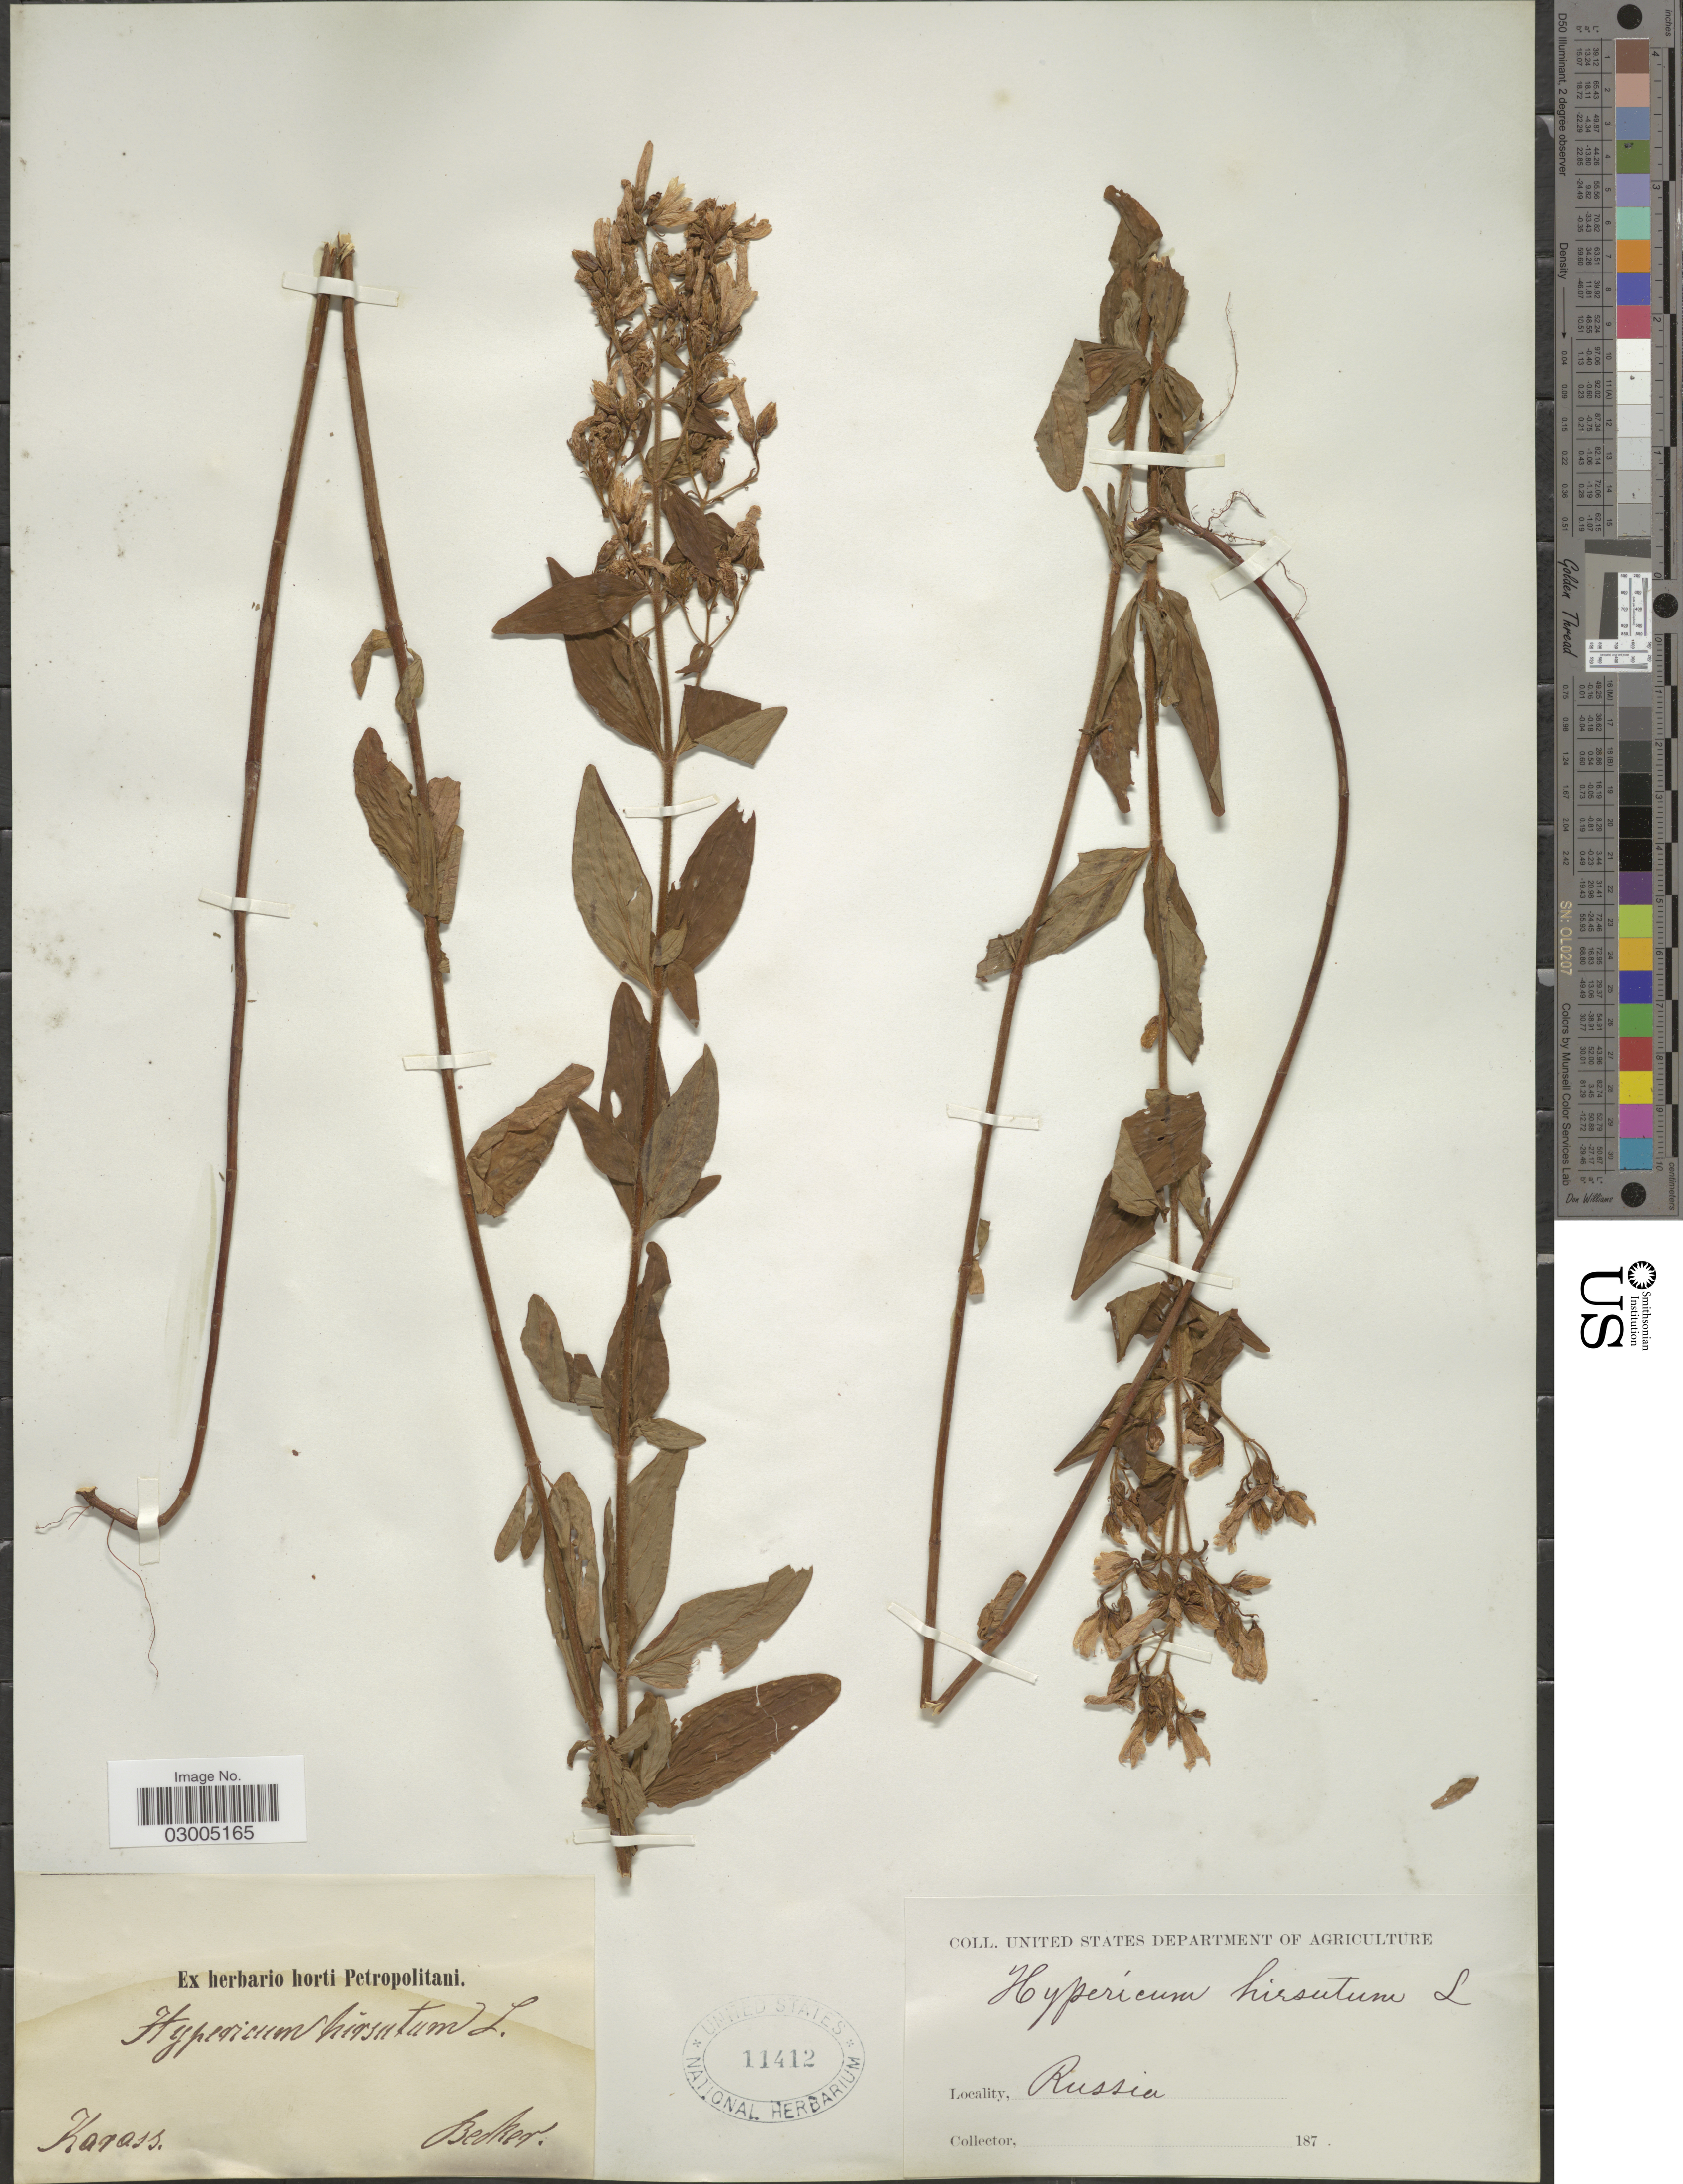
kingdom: Plantae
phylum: Tracheophyta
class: Magnoliopsida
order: Malpighiales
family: Hypericaceae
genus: Hypericum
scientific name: Hypericum hirsutum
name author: L.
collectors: Bedker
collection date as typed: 187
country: Russian Federation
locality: Karass. Russia.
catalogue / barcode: US 11412